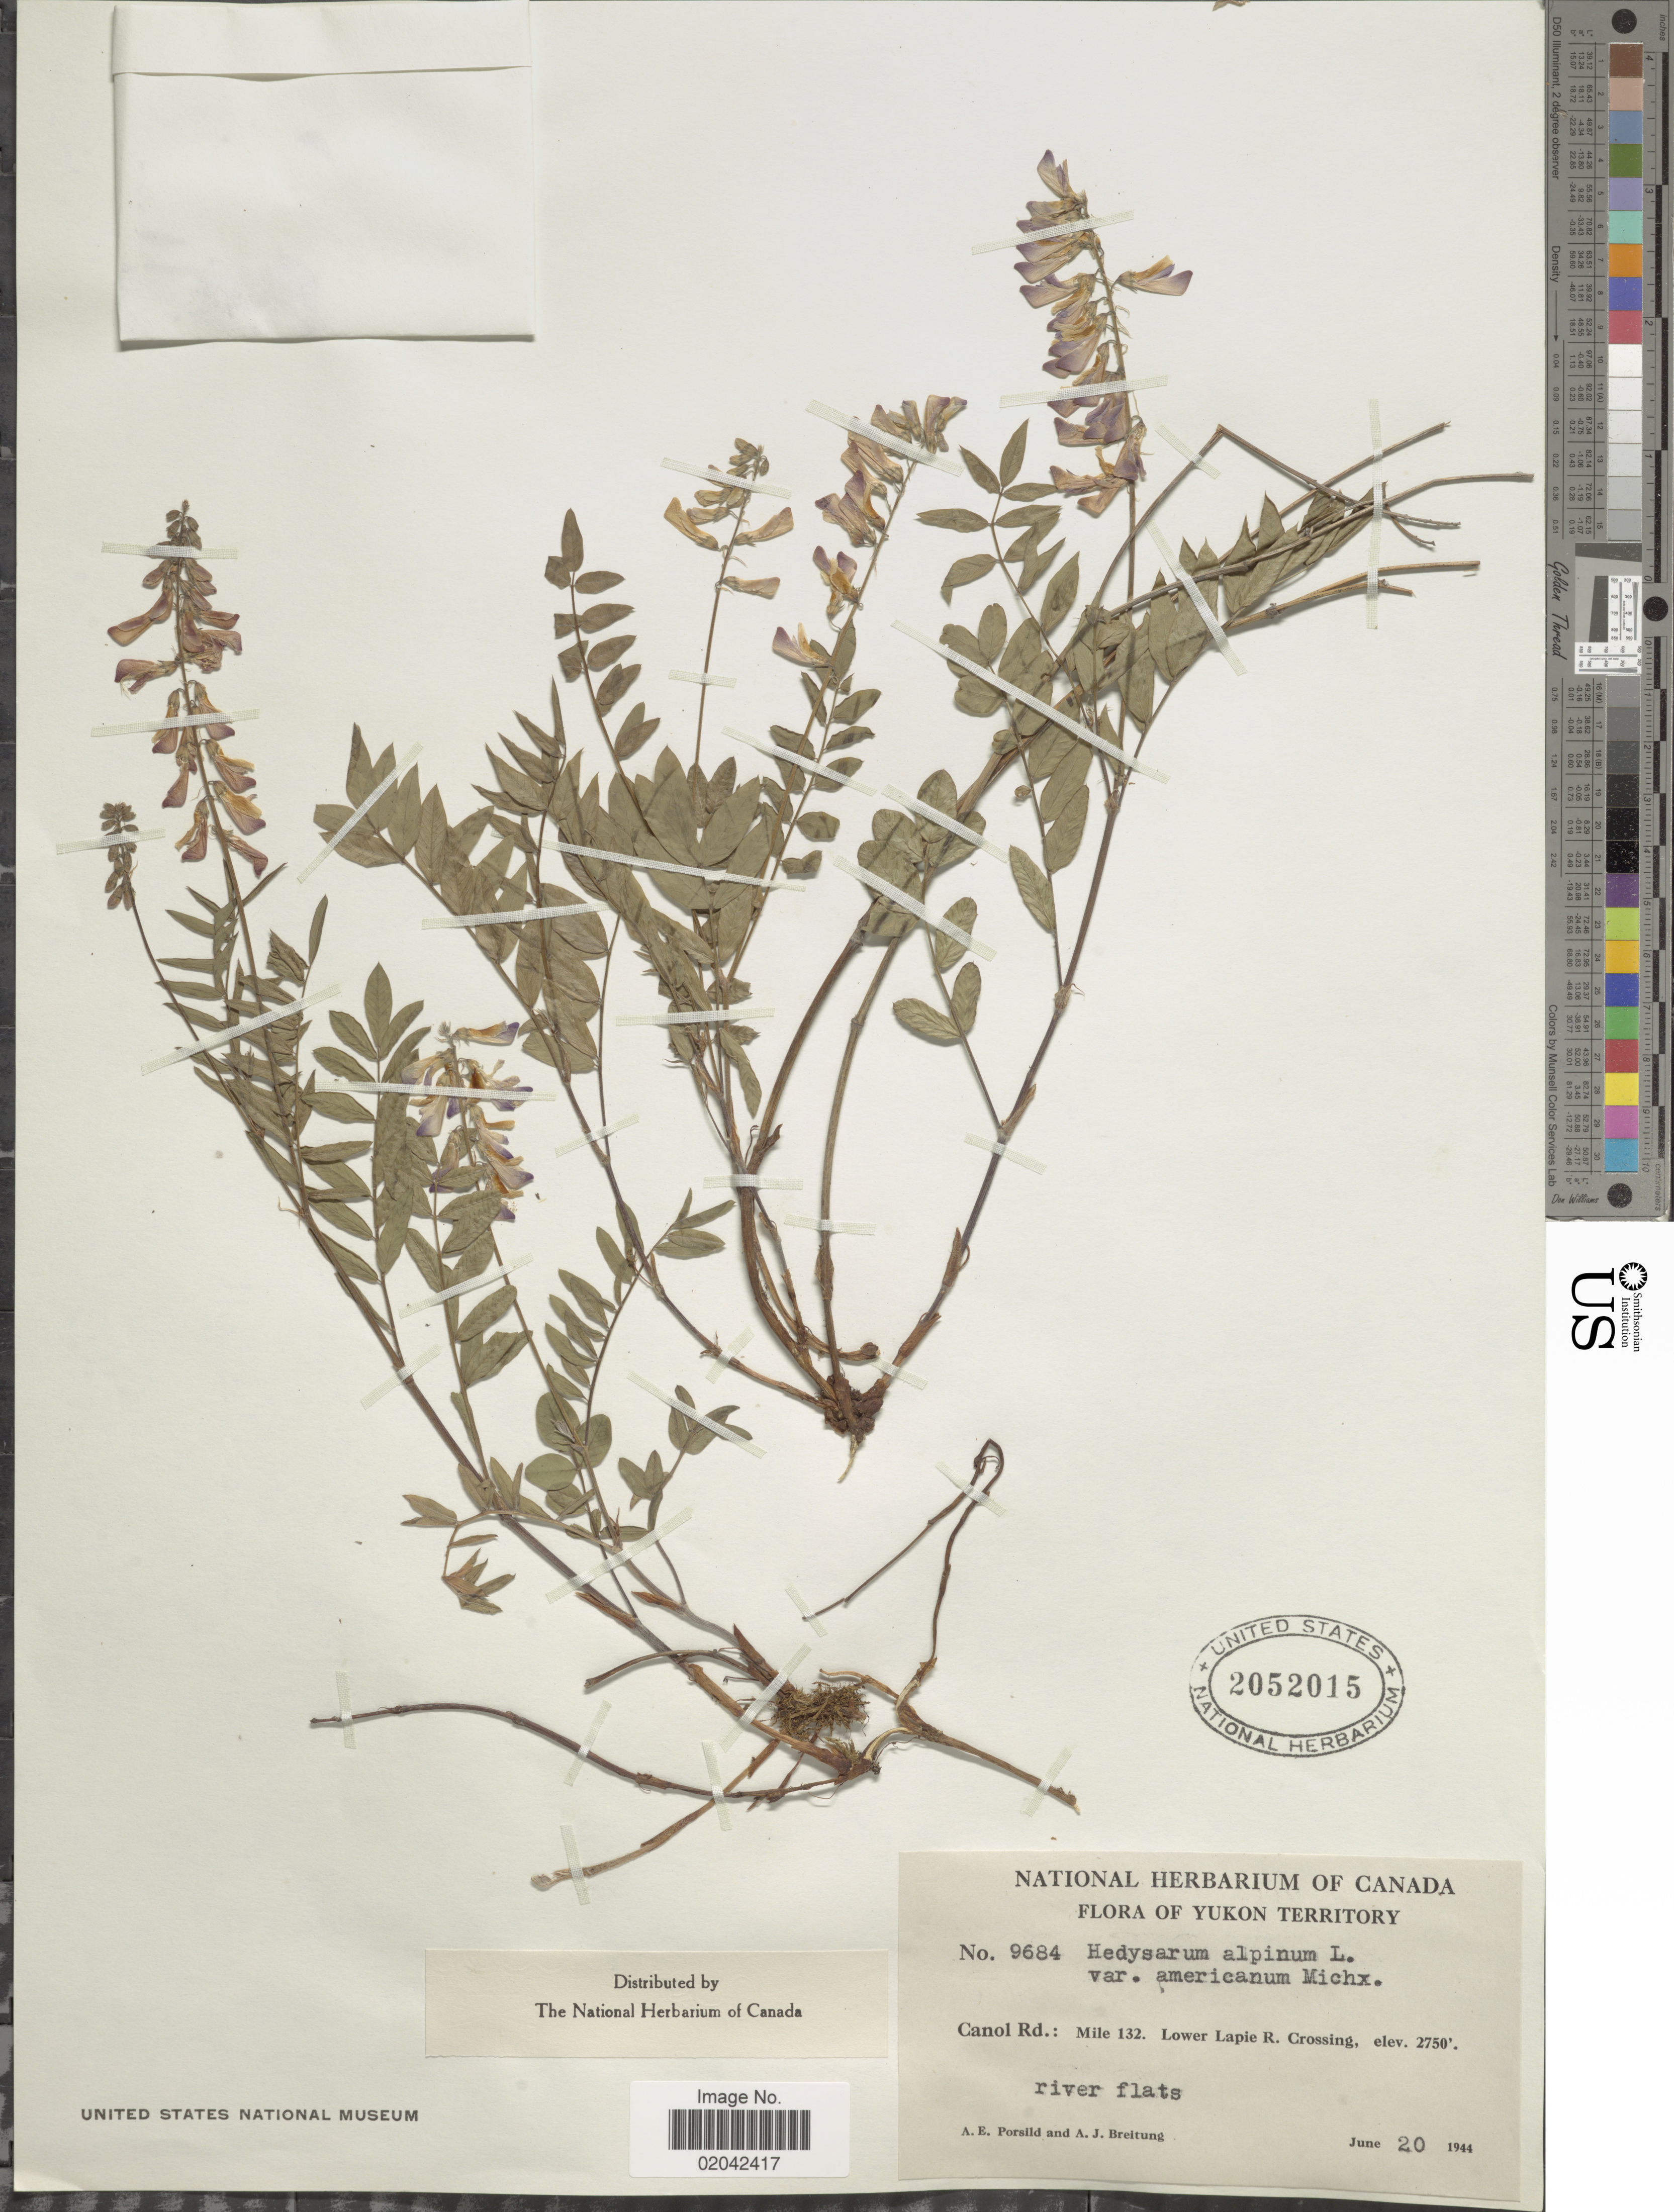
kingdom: Plantae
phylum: Tracheophyta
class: Magnoliopsida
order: Fabales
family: Fabaceae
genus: Hedysarum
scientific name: Hedysarum alpinum var. americanum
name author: Michx. ex Pursh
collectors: A. E. Porsild & A. Breitung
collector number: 9684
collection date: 1944-06-20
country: Canada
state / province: Yukon Territory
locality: Canol Rd., Mile 132, Lower Lapie R. Crossing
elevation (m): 838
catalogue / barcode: US 2052015